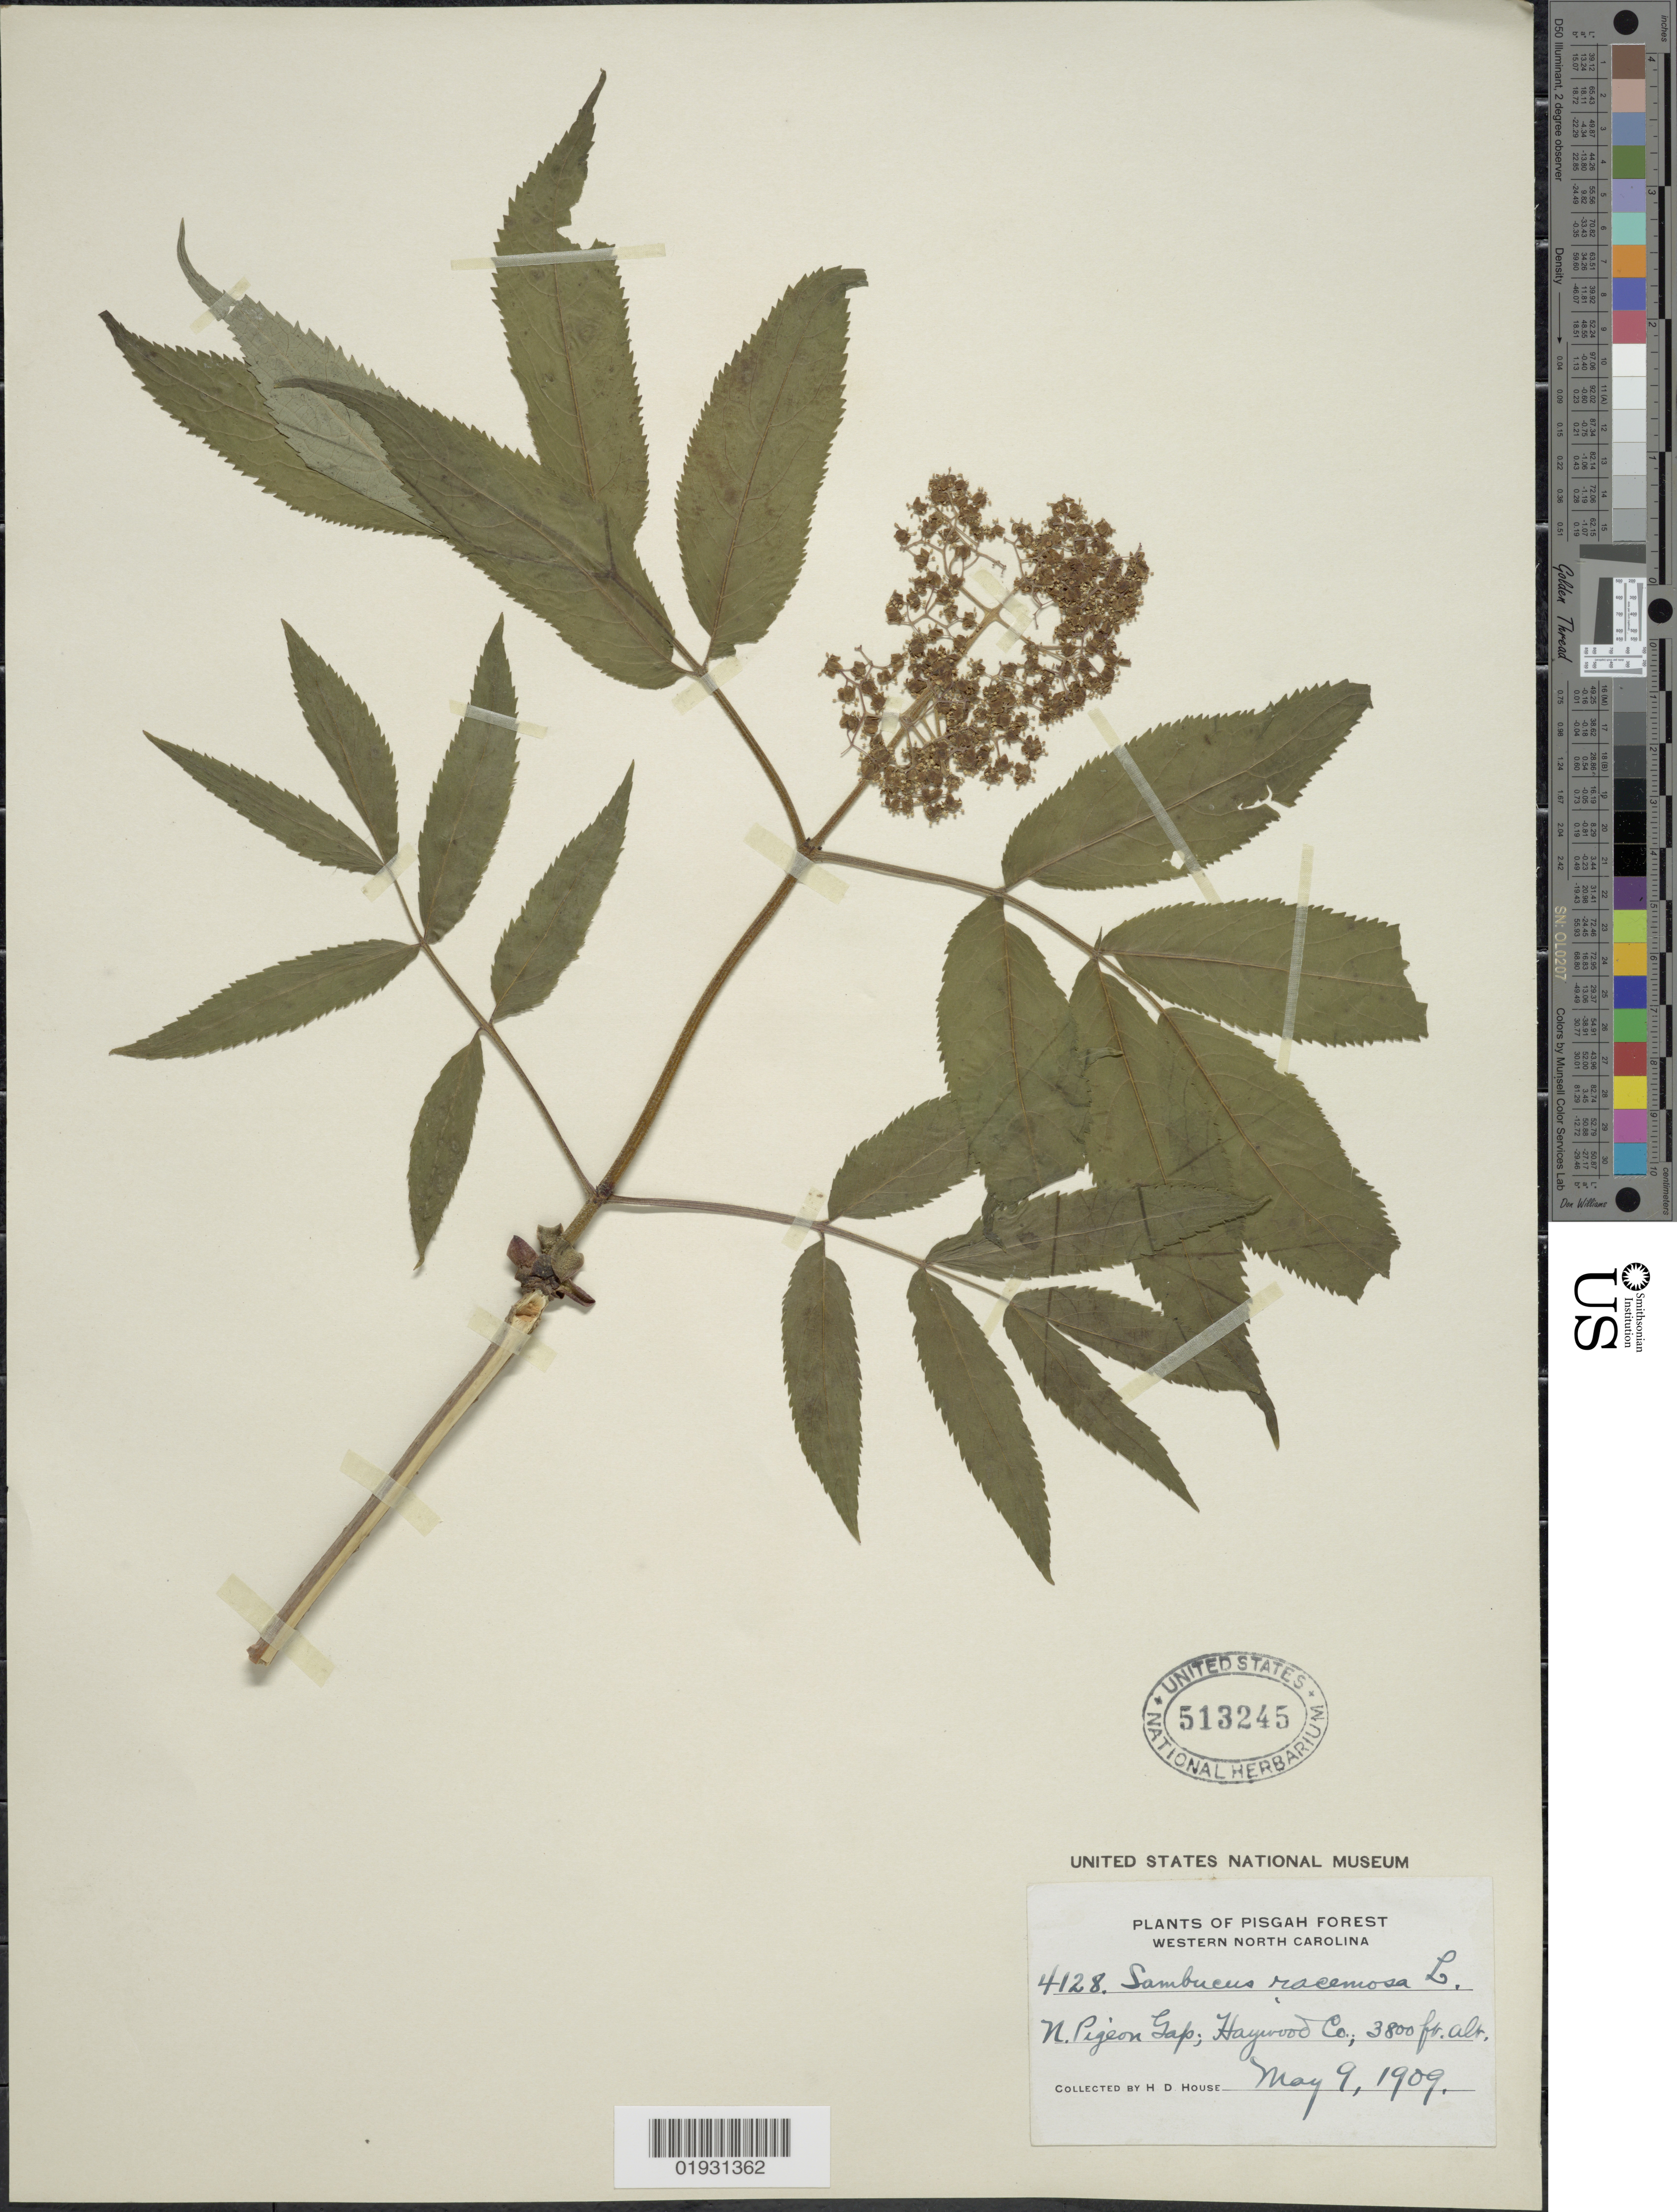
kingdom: Plantae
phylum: Tracheophyta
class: Magnoliopsida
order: Dipsacales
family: Viburnaceae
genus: Sambucus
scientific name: Sambucus racemosa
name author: L.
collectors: H. D. House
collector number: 4128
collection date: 1909-05-09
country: United States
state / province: North Carolina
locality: Western North Carolina, N. Pigeon Gap, Haywood Co., Pisgah Forest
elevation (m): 1158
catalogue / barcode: US 513245